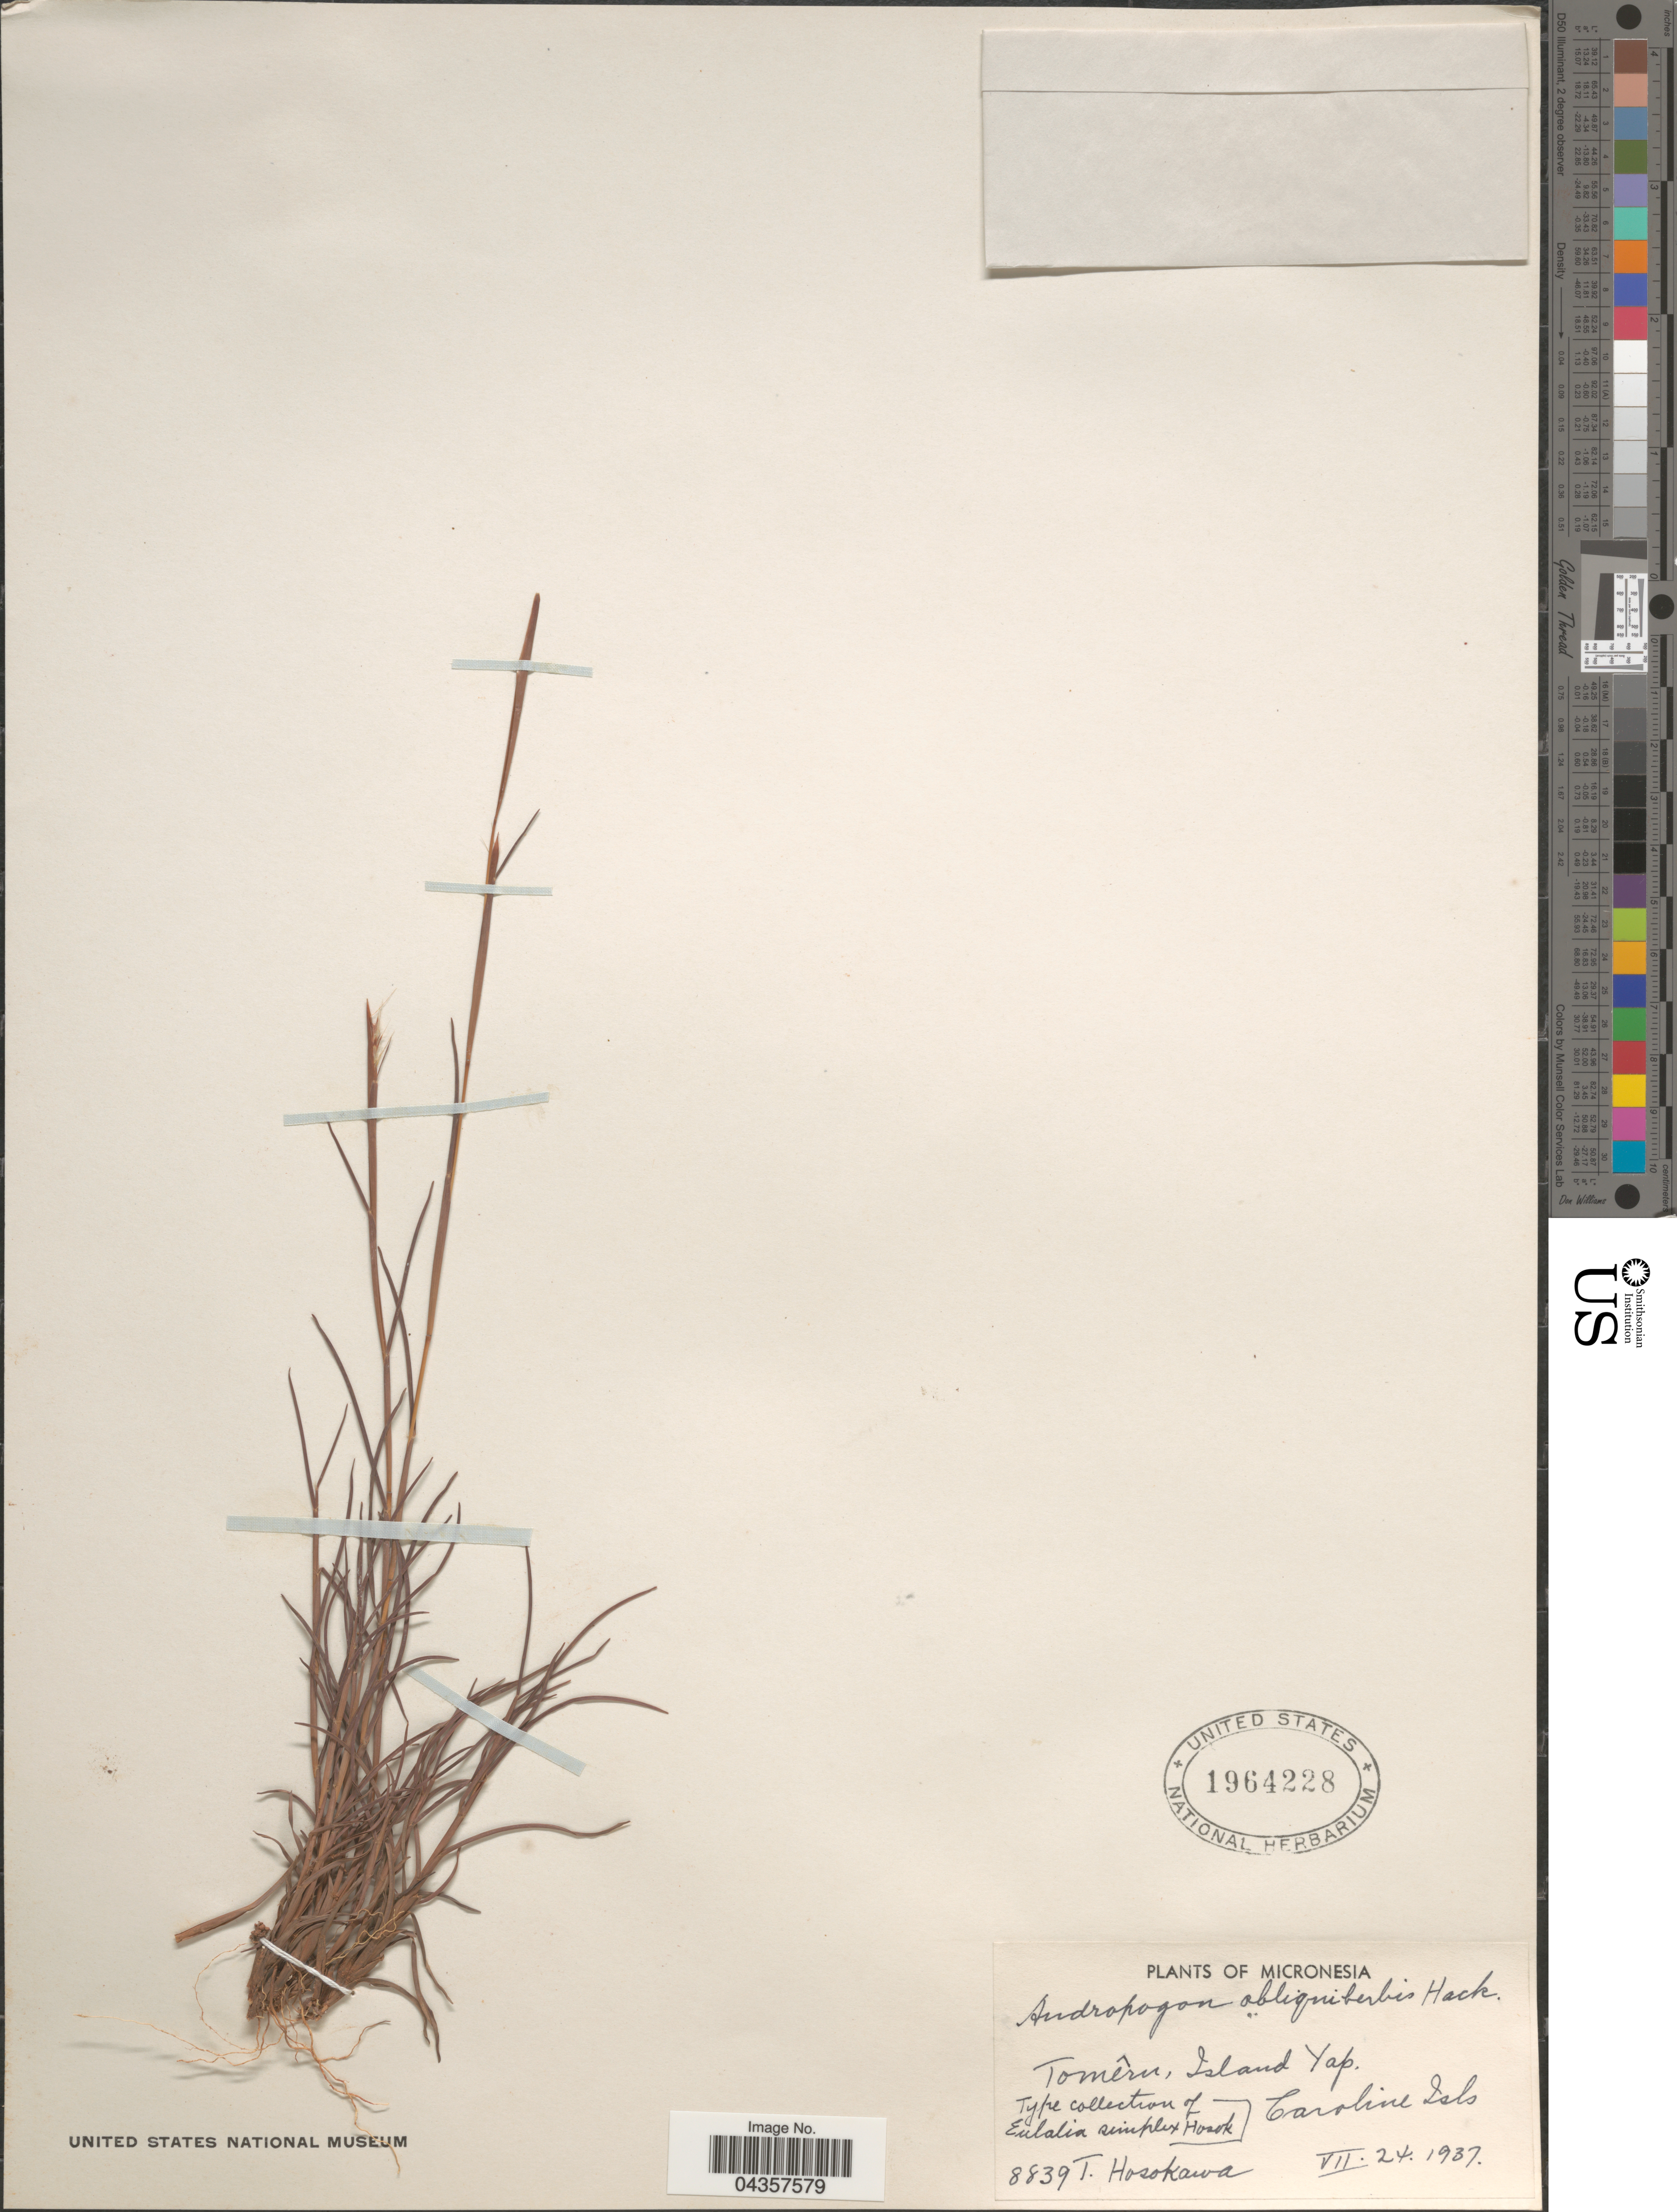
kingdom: Plantae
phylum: Tracheophyta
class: Liliopsida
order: Poales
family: Poaceae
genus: Schizachyrium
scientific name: Schizachyrium sp.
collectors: T. Hosokawa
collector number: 8839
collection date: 1937-07-24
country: Micronesia, Federated States of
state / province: Yap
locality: Tomêru, Island Yap. Caroline Isls.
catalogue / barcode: US 1964228